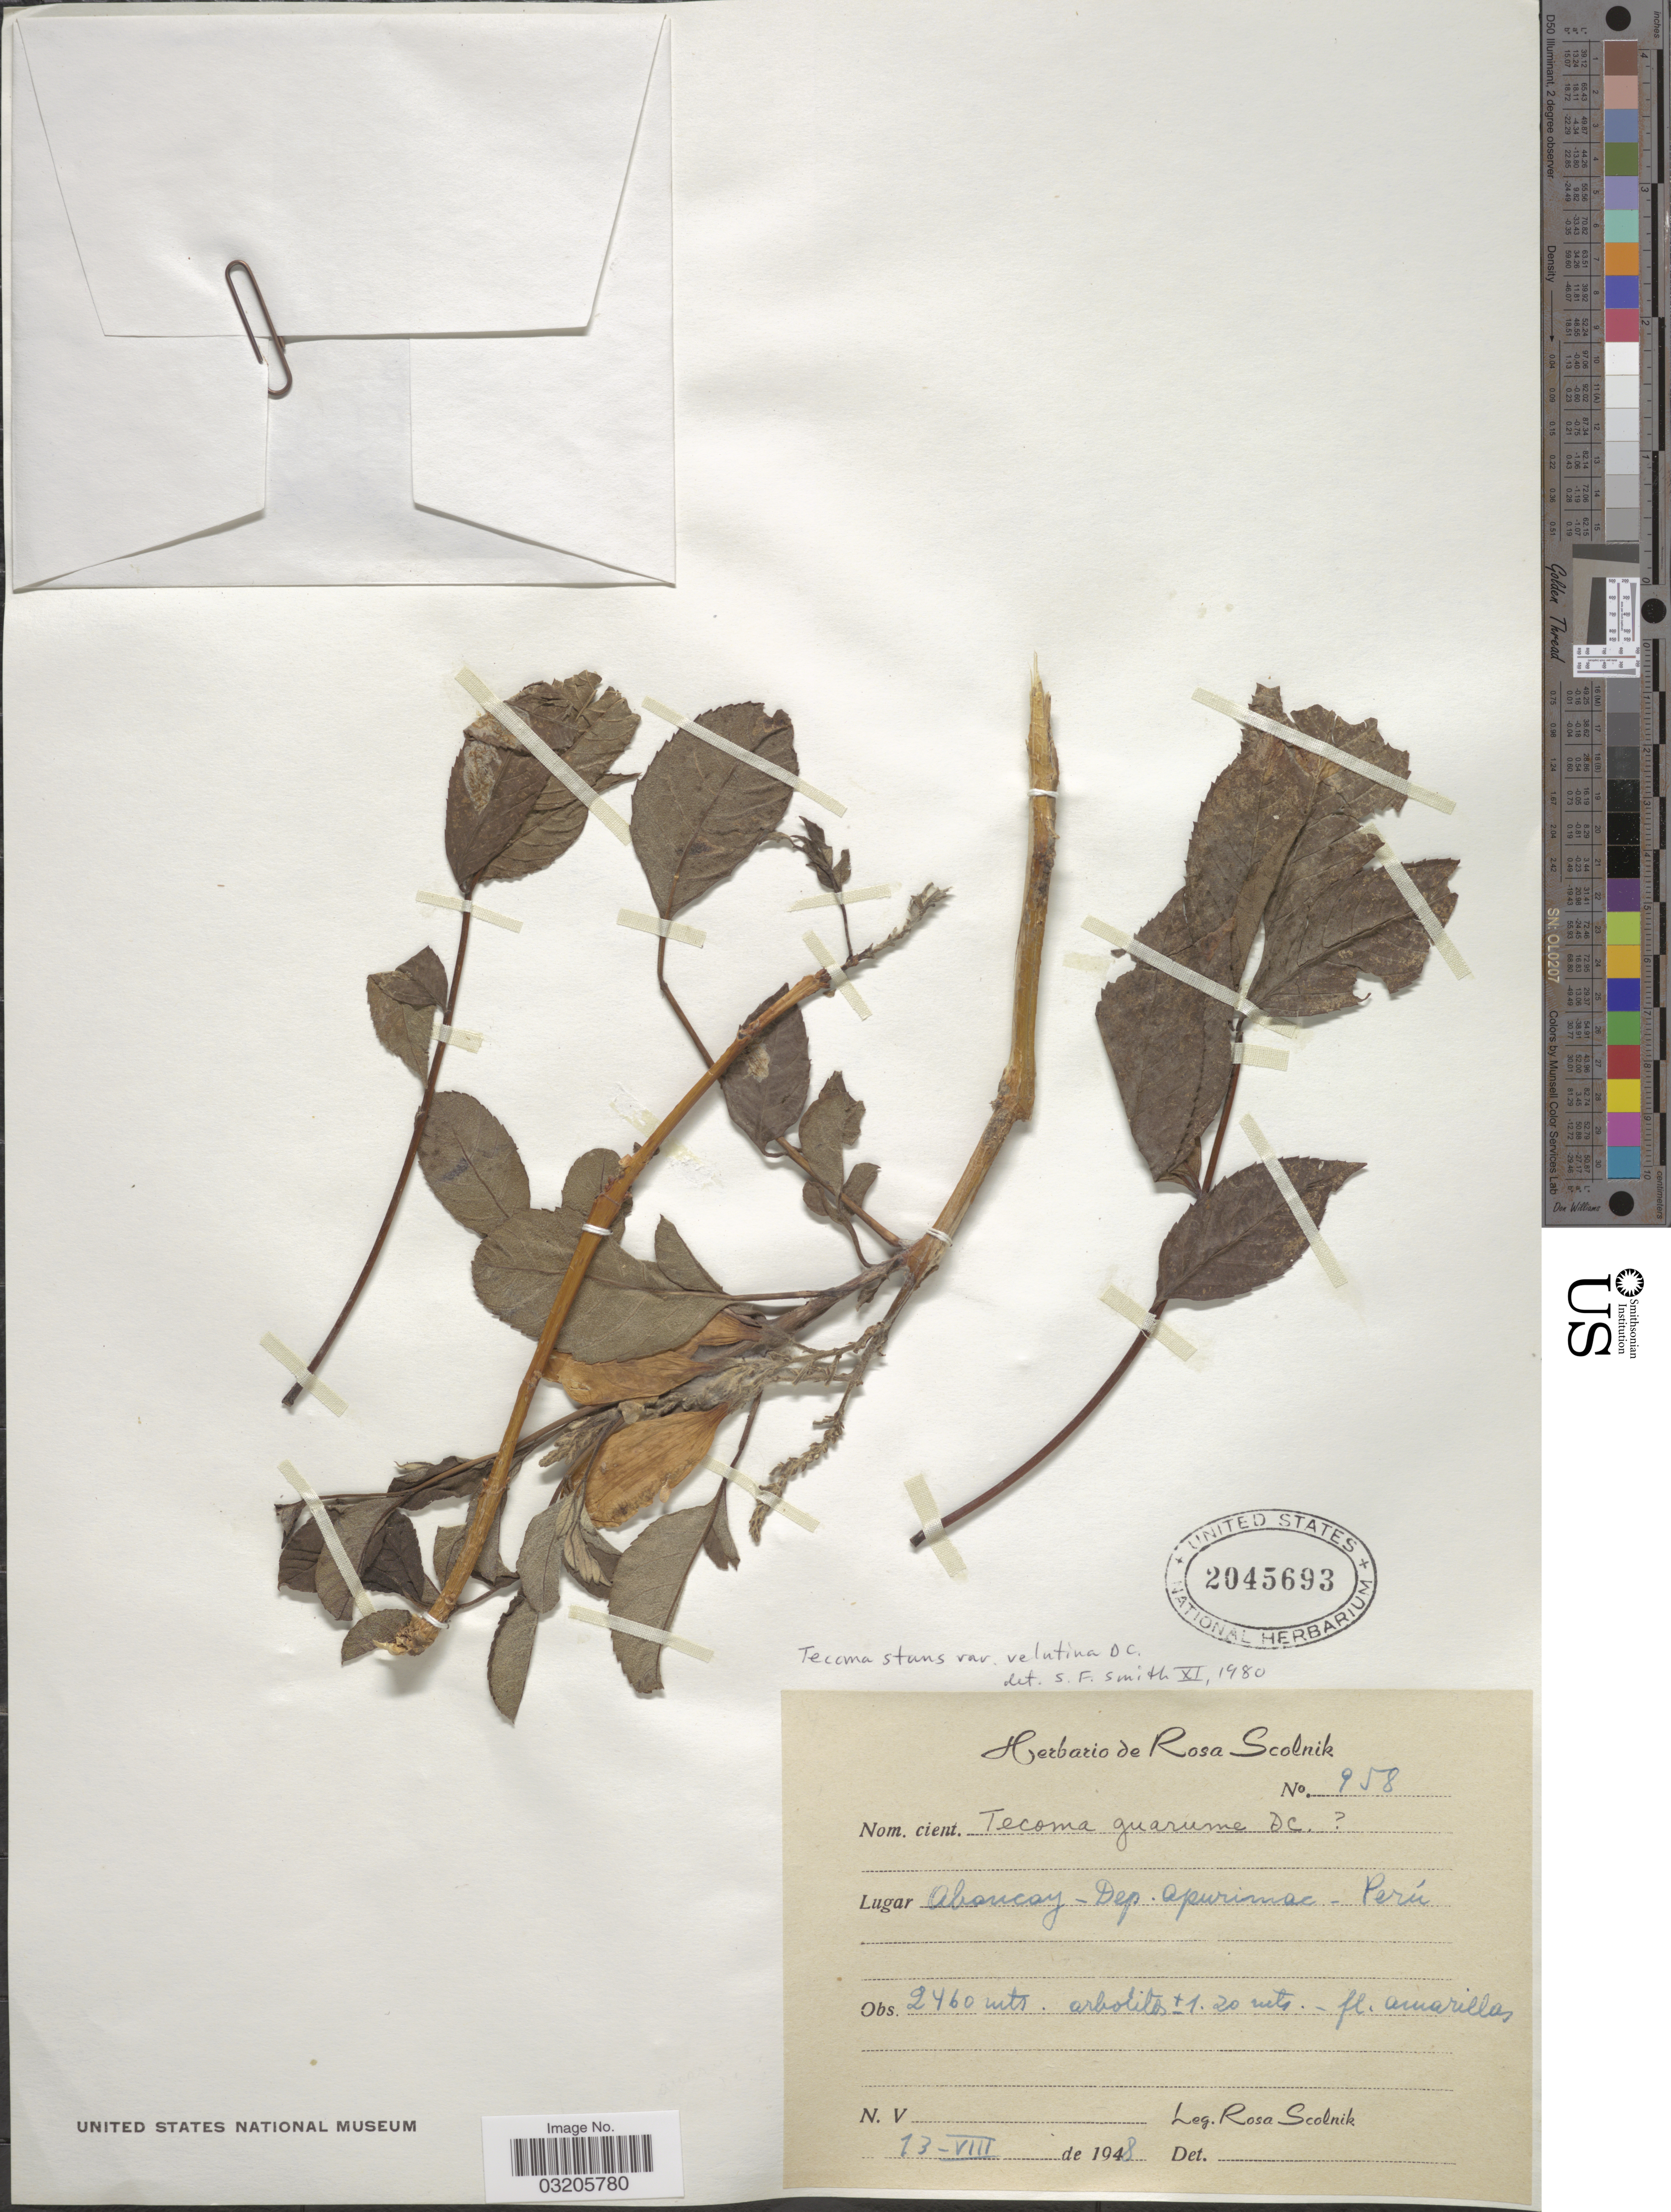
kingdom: Plantae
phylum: Tracheophyta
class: Magnoliopsida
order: Lamiales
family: Bignoniaceae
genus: Tecoma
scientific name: Tecoma stans var. velutina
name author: DC.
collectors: R. Scolnik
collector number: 958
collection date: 1948-08-13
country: Peru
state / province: Apurímac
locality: Abancay - Dep. Apurimac.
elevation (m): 2460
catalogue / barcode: US 2045693